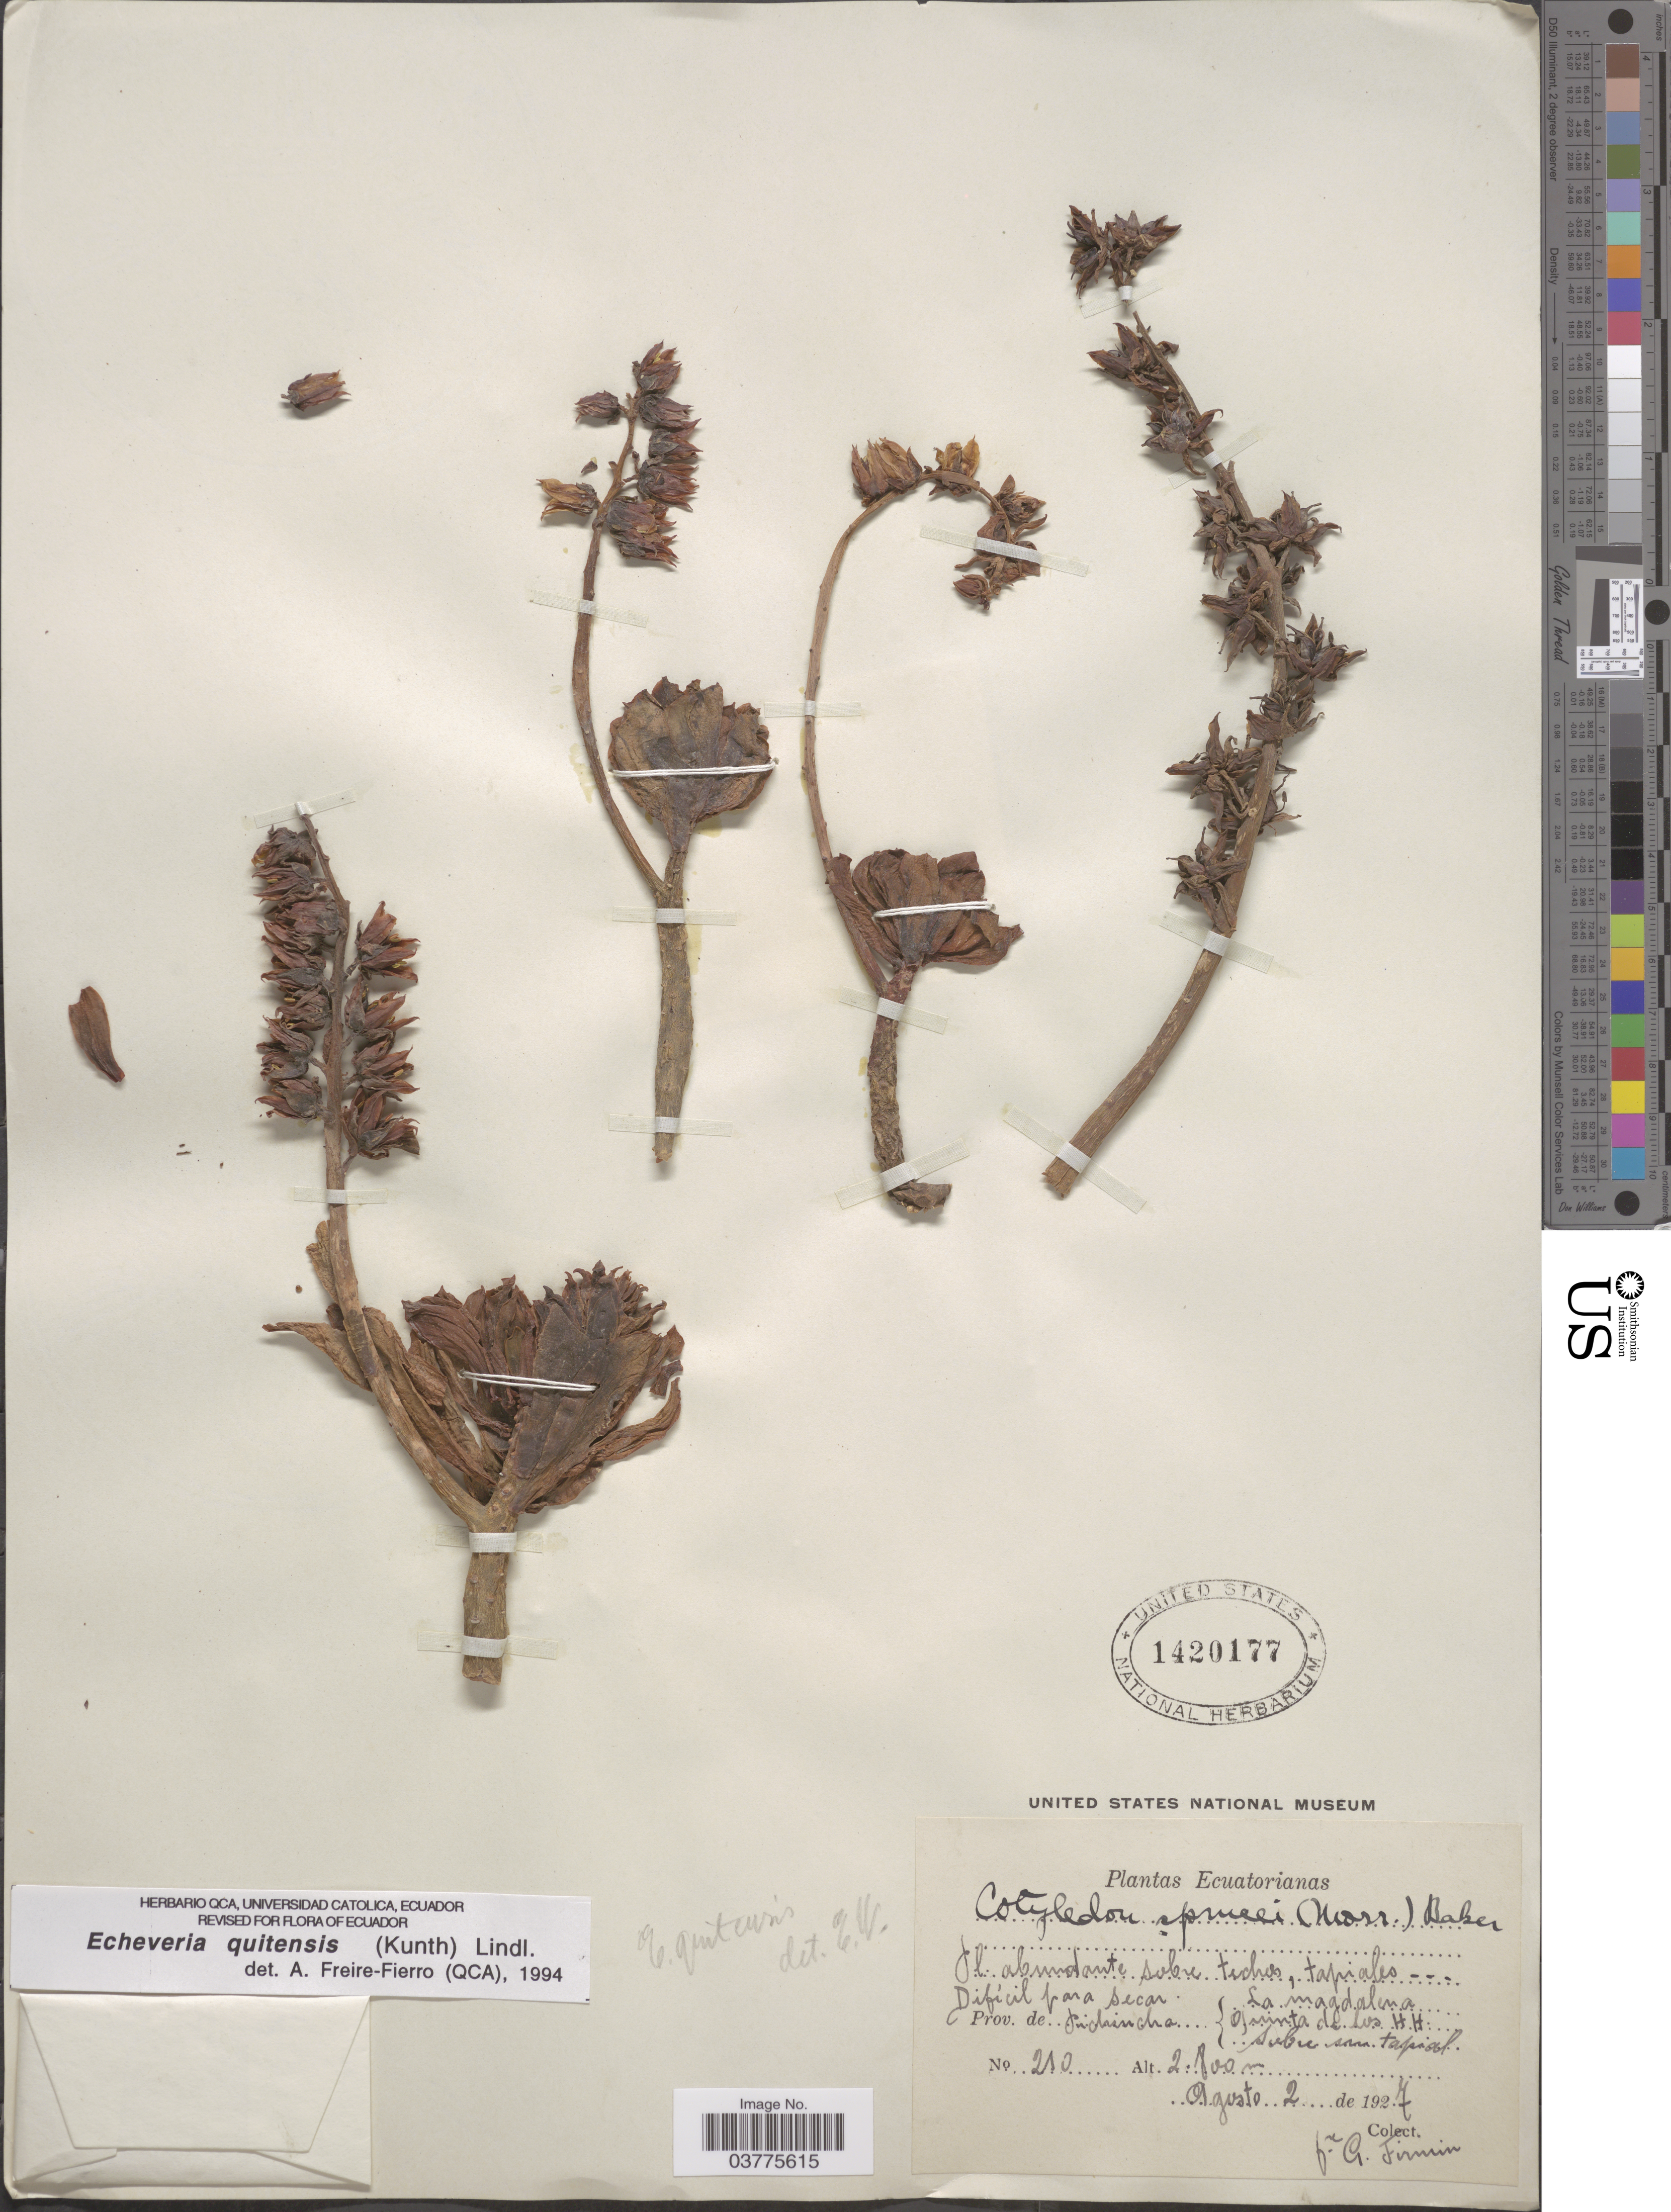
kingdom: Plantae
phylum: Tracheophyta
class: Magnoliopsida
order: Saxifragales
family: Crassulaceae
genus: Echeveria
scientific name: Echeveria quitensis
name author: (Kunth) Lindl.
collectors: F. Firmin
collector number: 210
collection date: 1927-08-02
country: Ecuador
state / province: Pichincha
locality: Ecuatorianas. La Magdalena. Guinta de los H. H. Sabe im tapial.*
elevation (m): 2800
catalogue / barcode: US 1420177